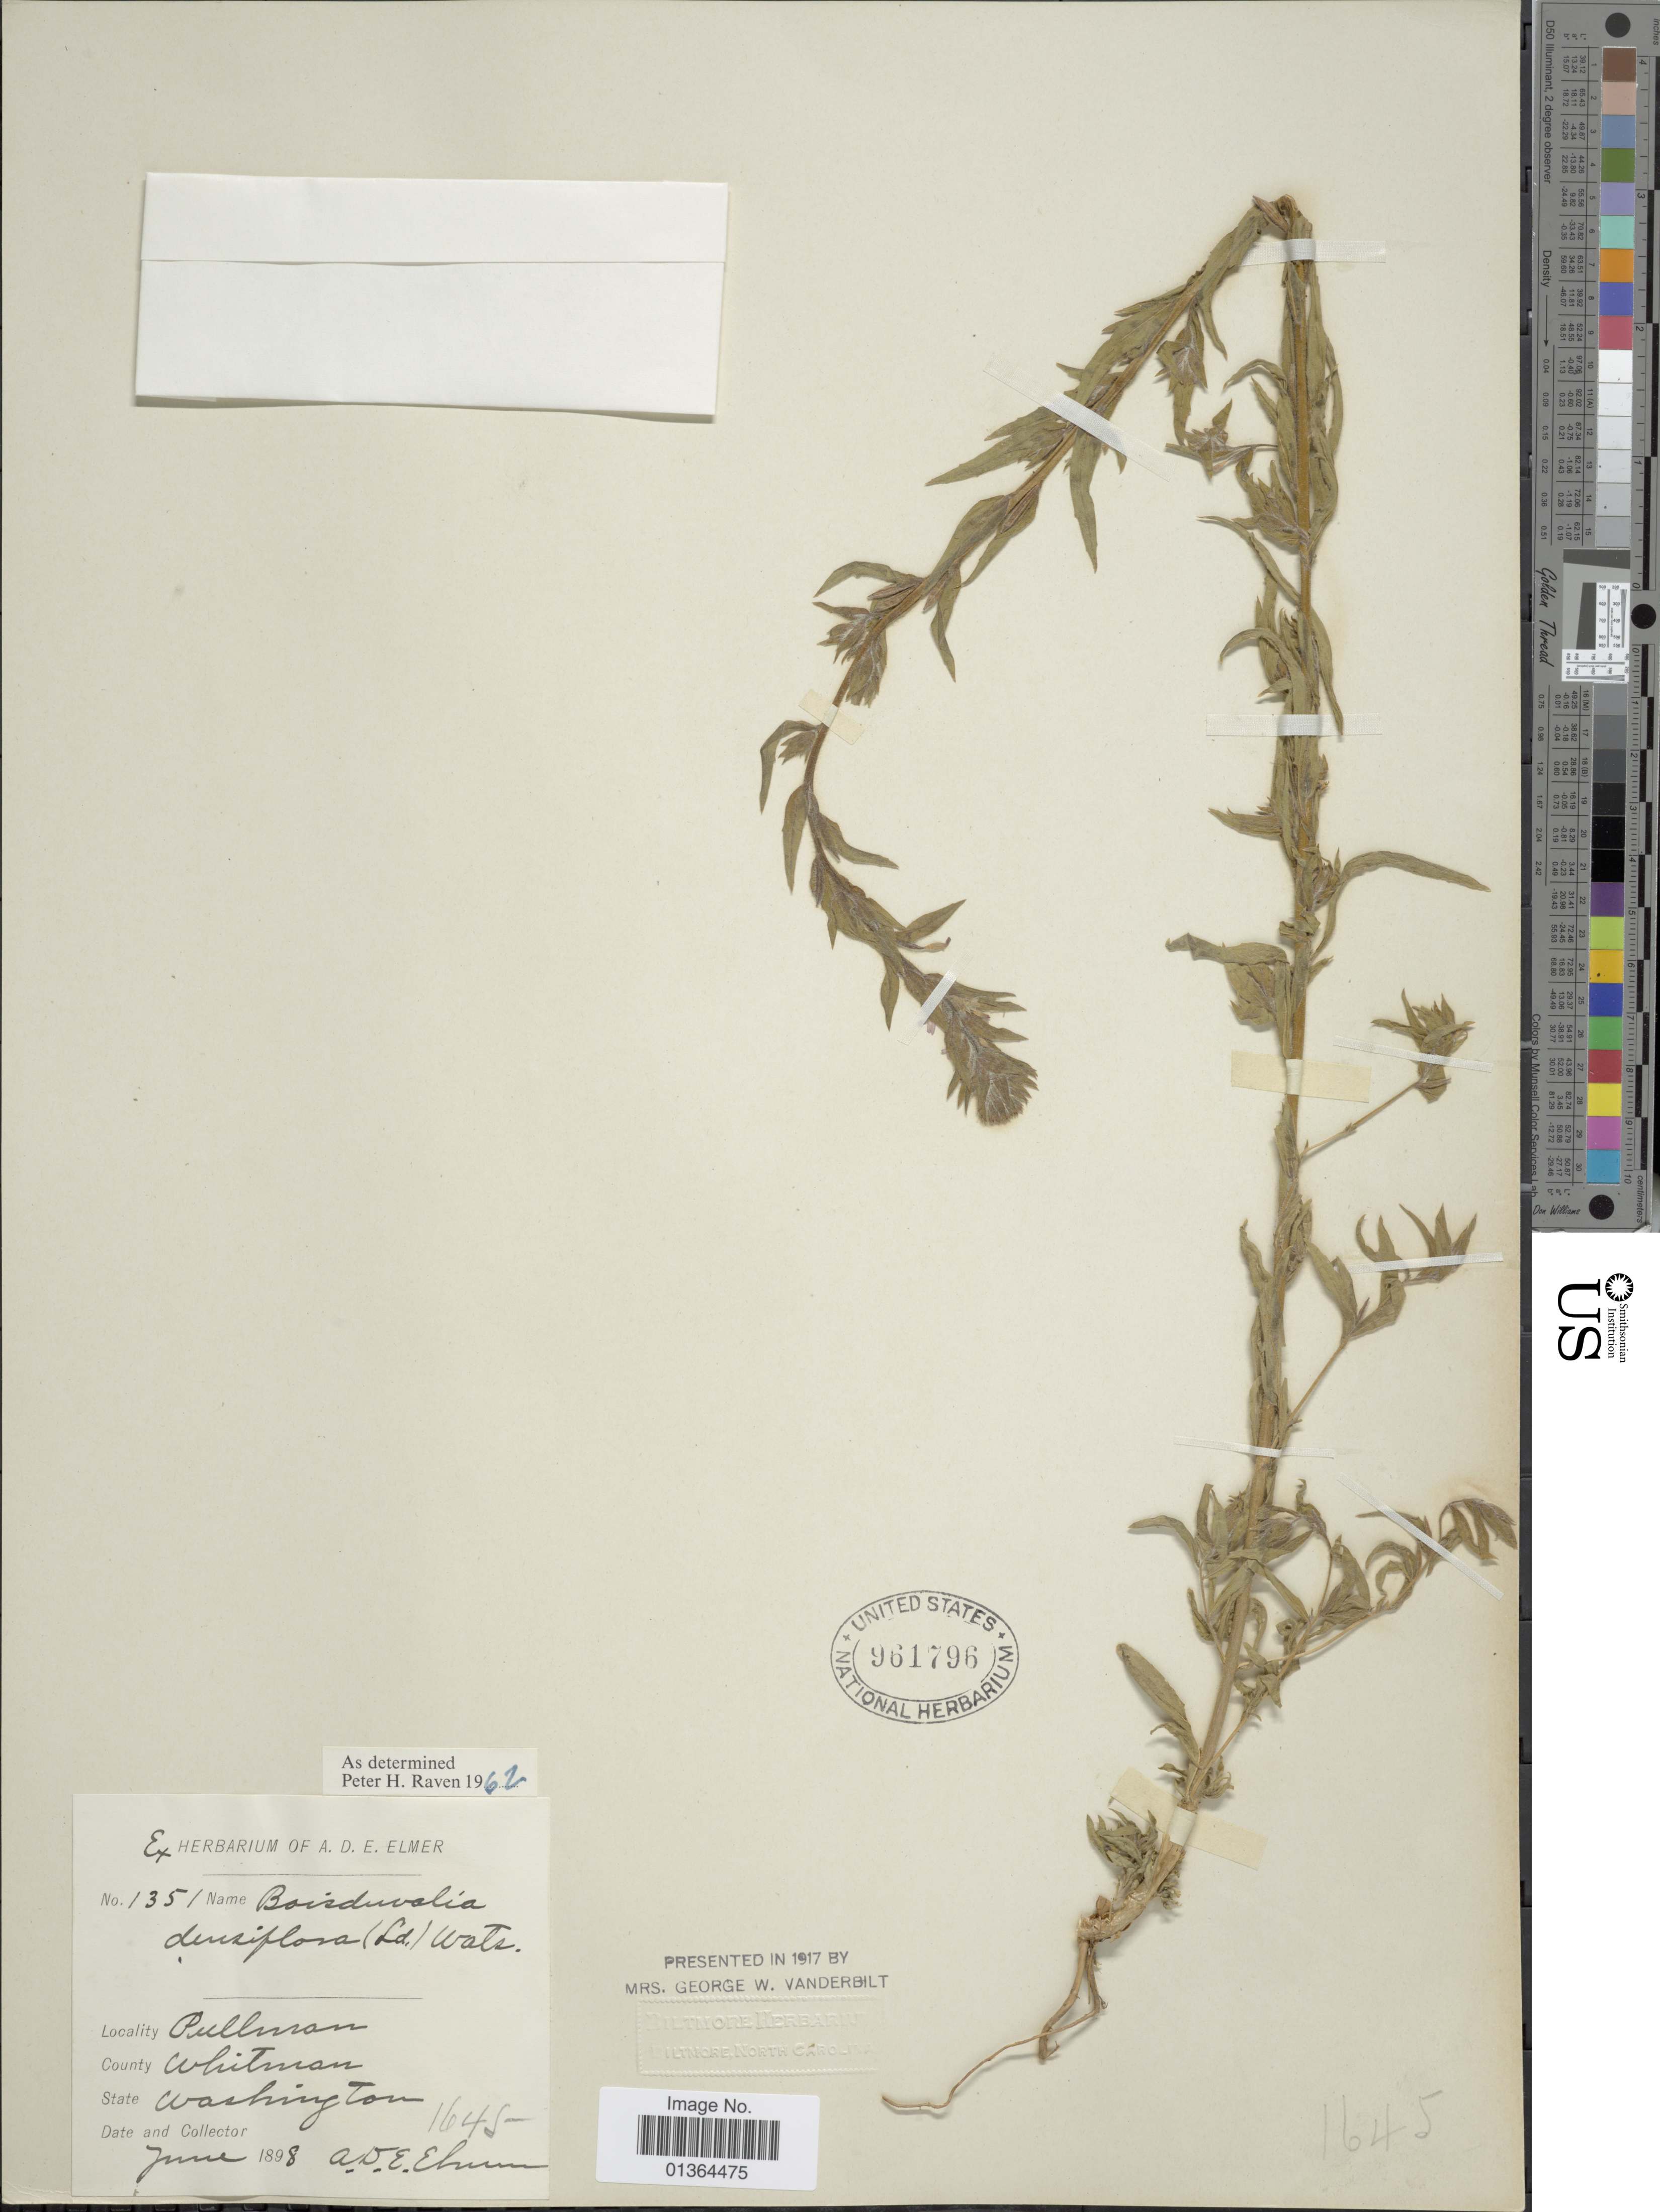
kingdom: Plantae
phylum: Tracheophyta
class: Magnoliopsida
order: Myrtales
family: Onagraceae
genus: Epilobium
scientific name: Epilobium densiflorum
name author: (Lindl.) Hoch & P.H. Raven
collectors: A. D. E. Elmer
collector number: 1351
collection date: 1898-06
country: United States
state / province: Washington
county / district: Whitman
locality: Pullman, county Whitman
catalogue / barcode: US 961796